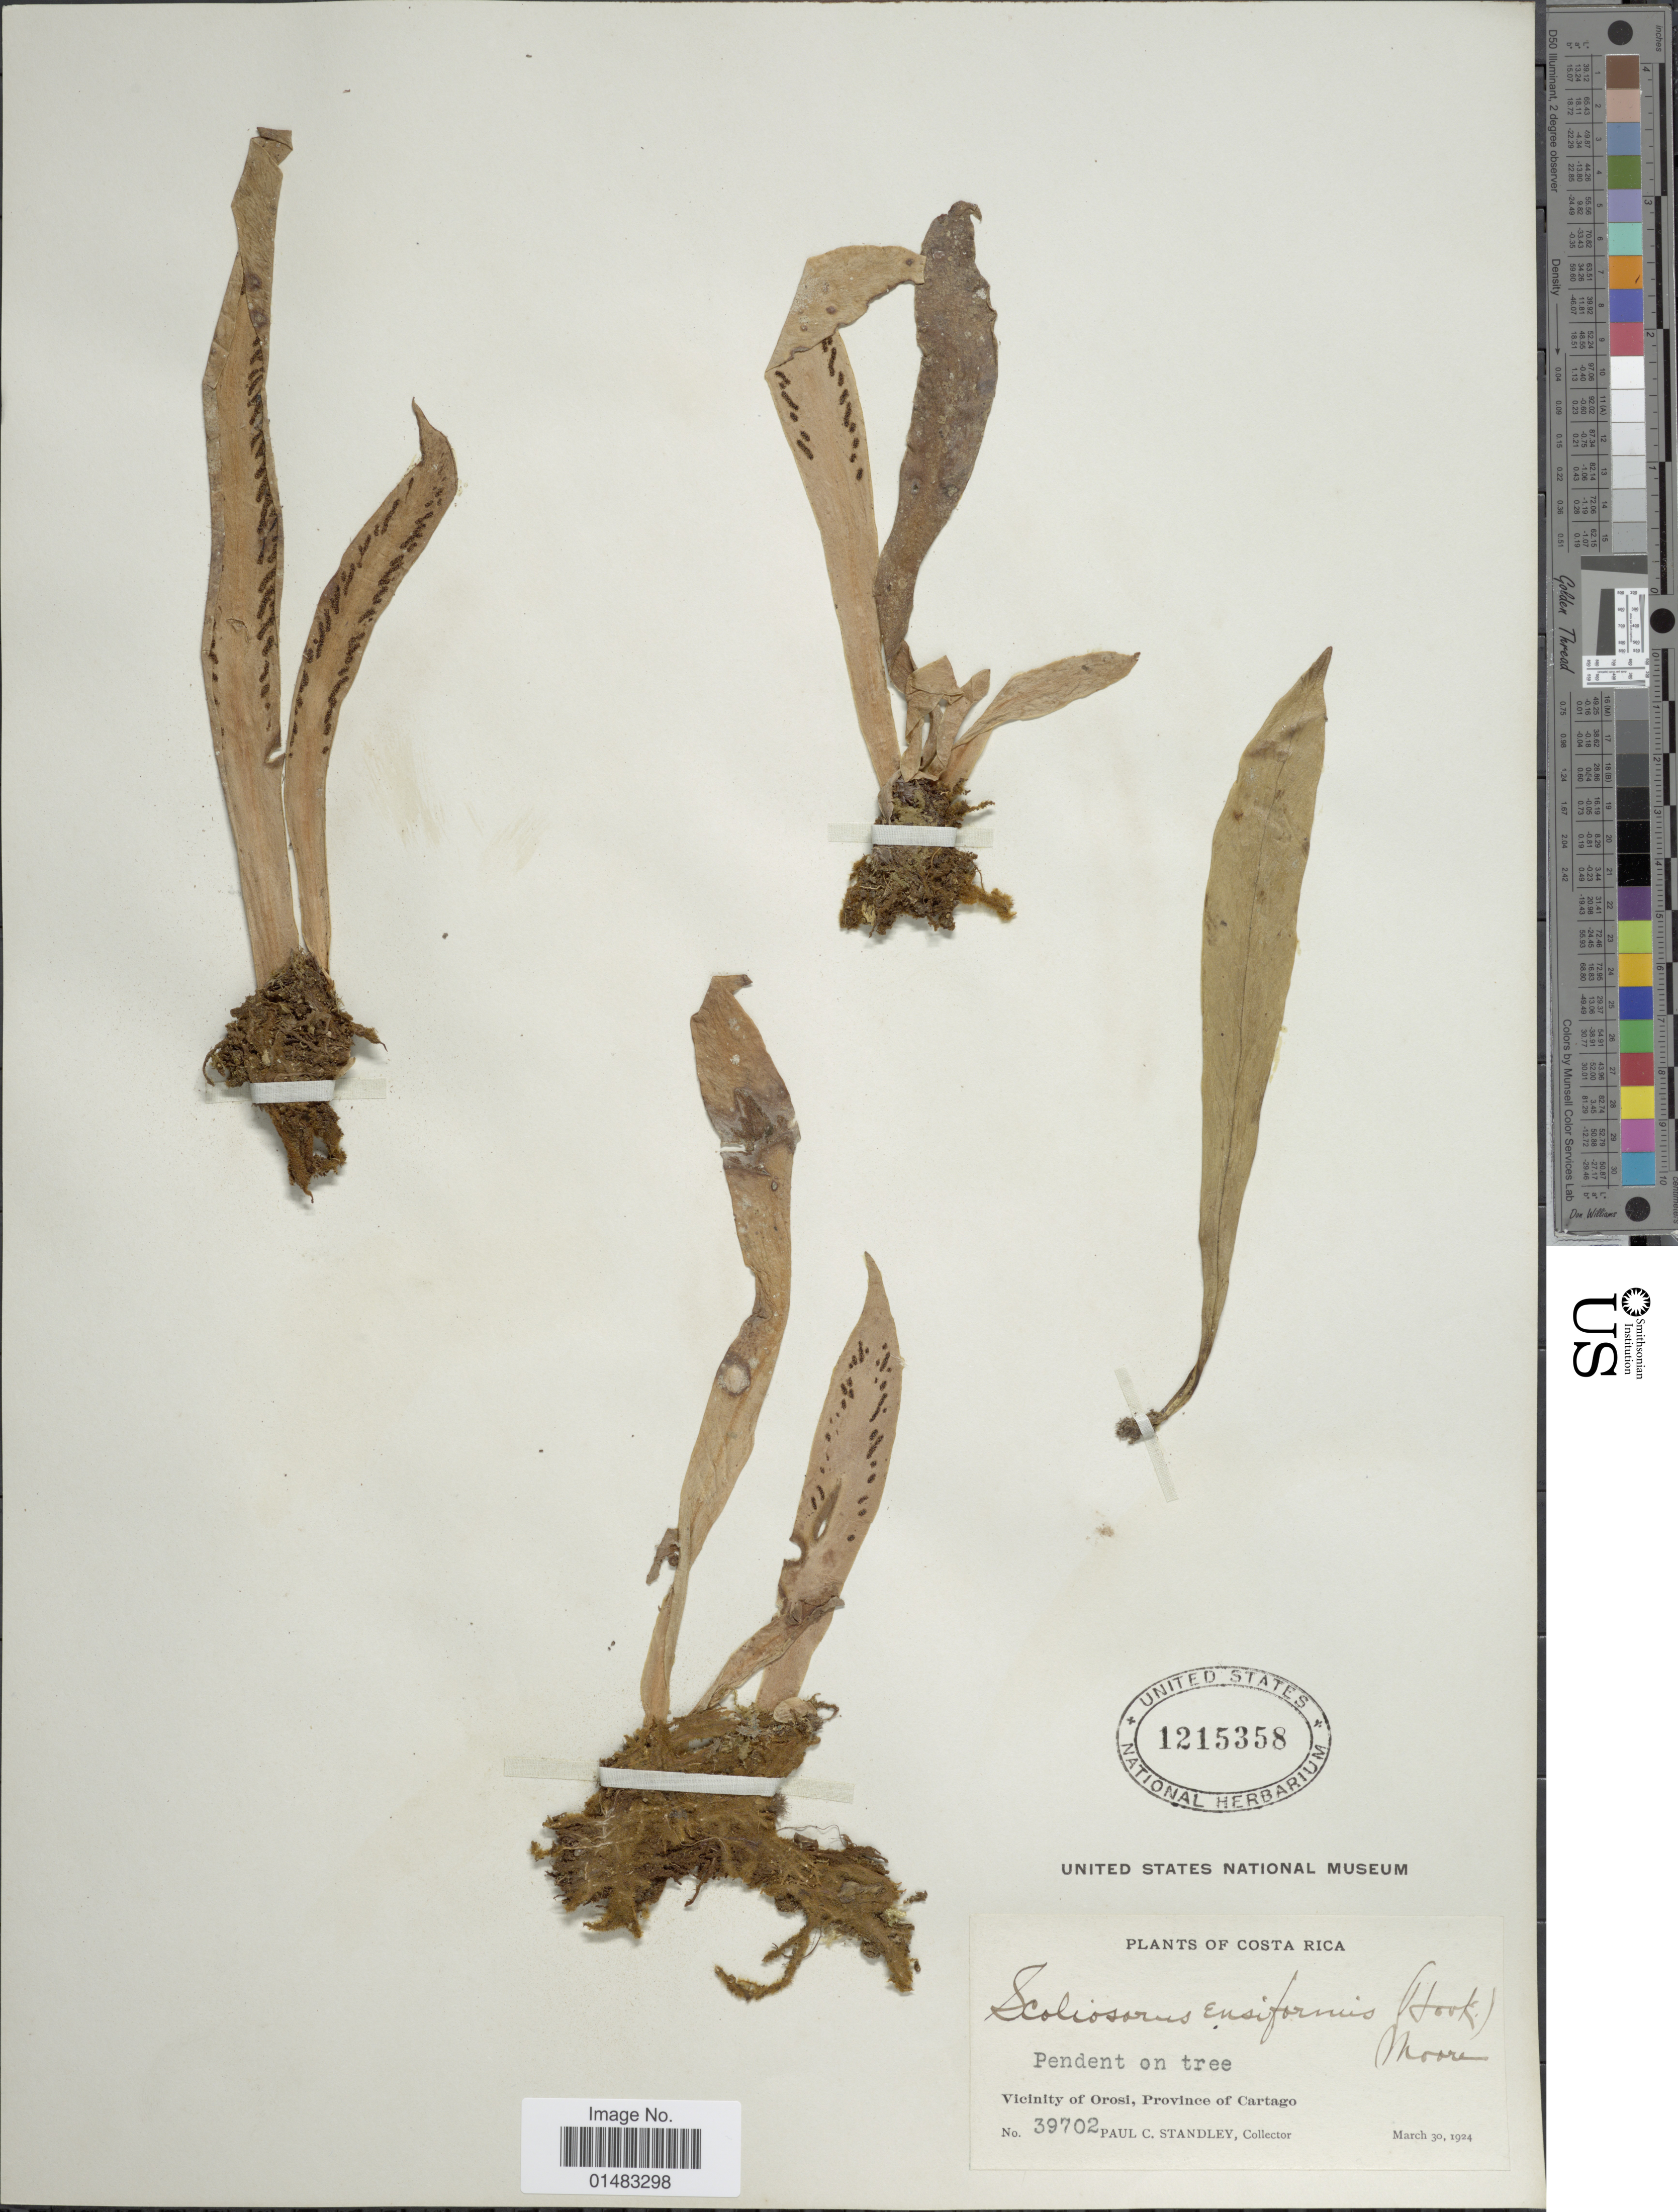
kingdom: Plantae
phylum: Tracheophyta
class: Polypodiopsida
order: Polypodiales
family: Pteridaceae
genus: Scoliosorus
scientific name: Scoliosorus ensiformis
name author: (Hook.) T. Moore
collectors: P. C. Standley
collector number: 39702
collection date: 1924-03-30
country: Costa Rica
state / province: Cartago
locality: Plants of Costa Rica, Vicinity of Orosi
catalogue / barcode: US 1215358